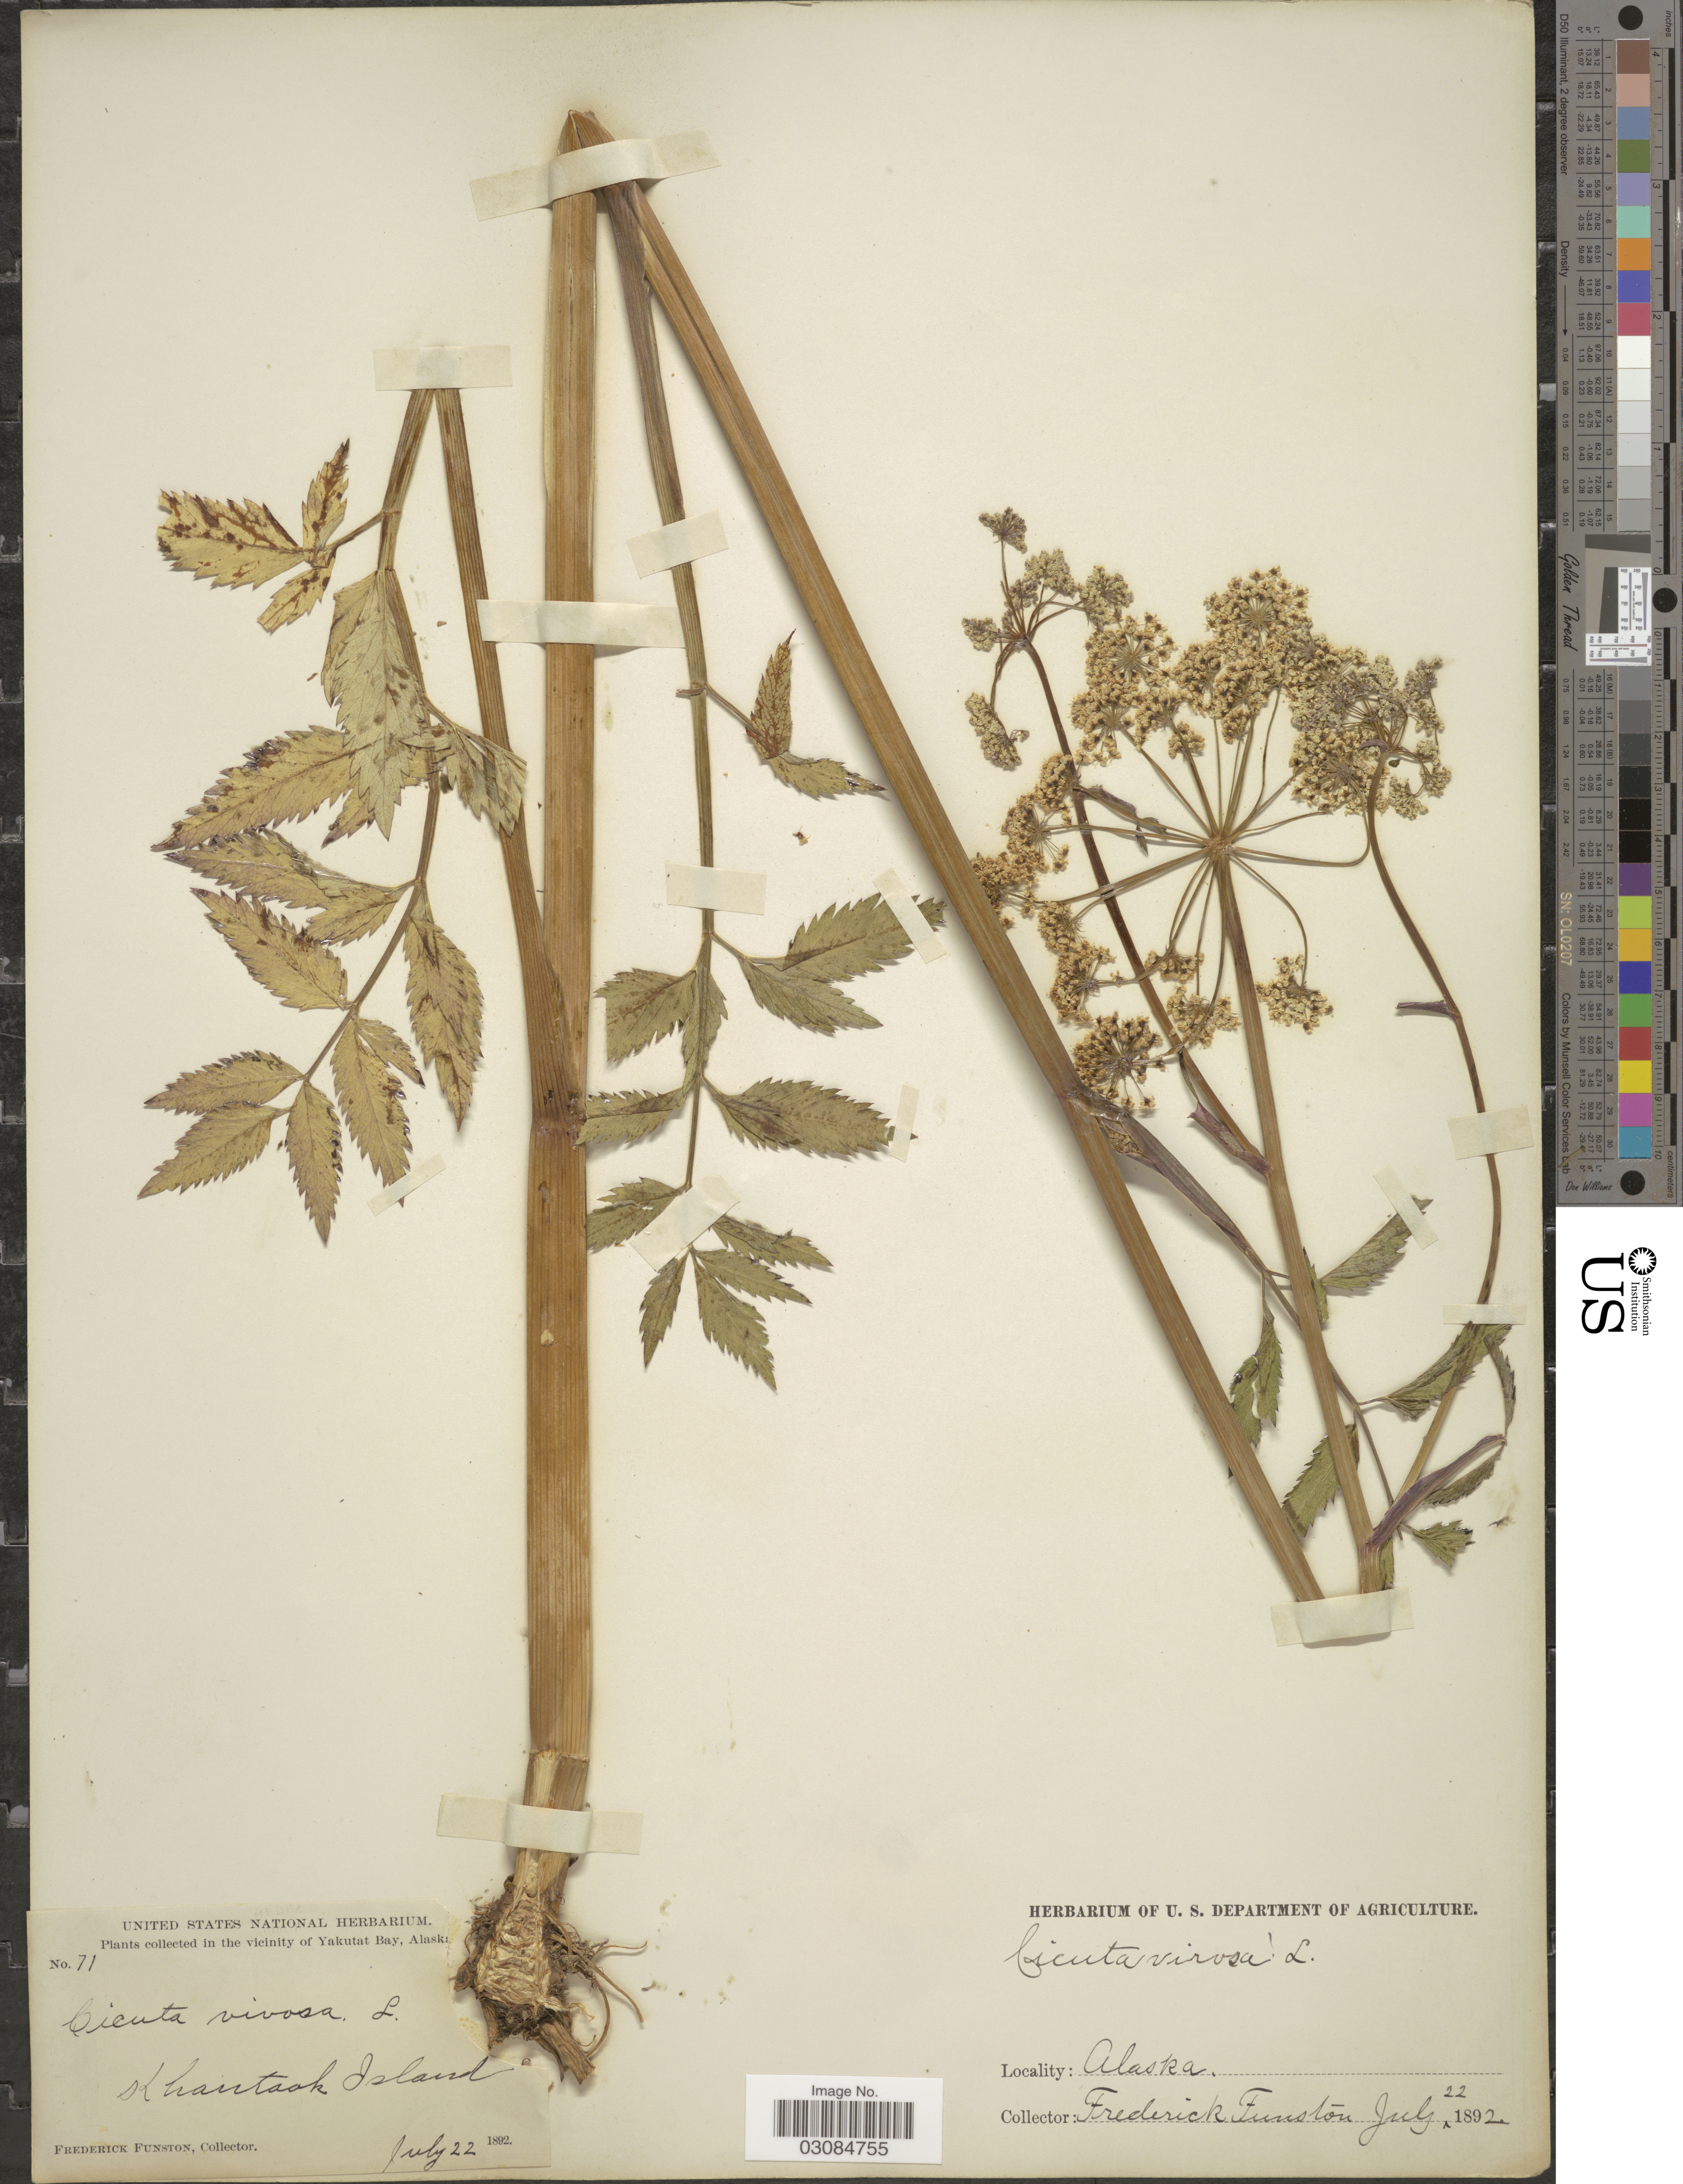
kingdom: Plantae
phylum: Tracheophyta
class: Magnoliopsida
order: Apiales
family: Apiaceae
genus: Cicuta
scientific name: Cicuta virosa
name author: L.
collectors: F. Funston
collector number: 71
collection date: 1892-07-22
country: United States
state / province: Alaska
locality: Collected in the vicinity of Yakutat Bay. Khantaak Island.